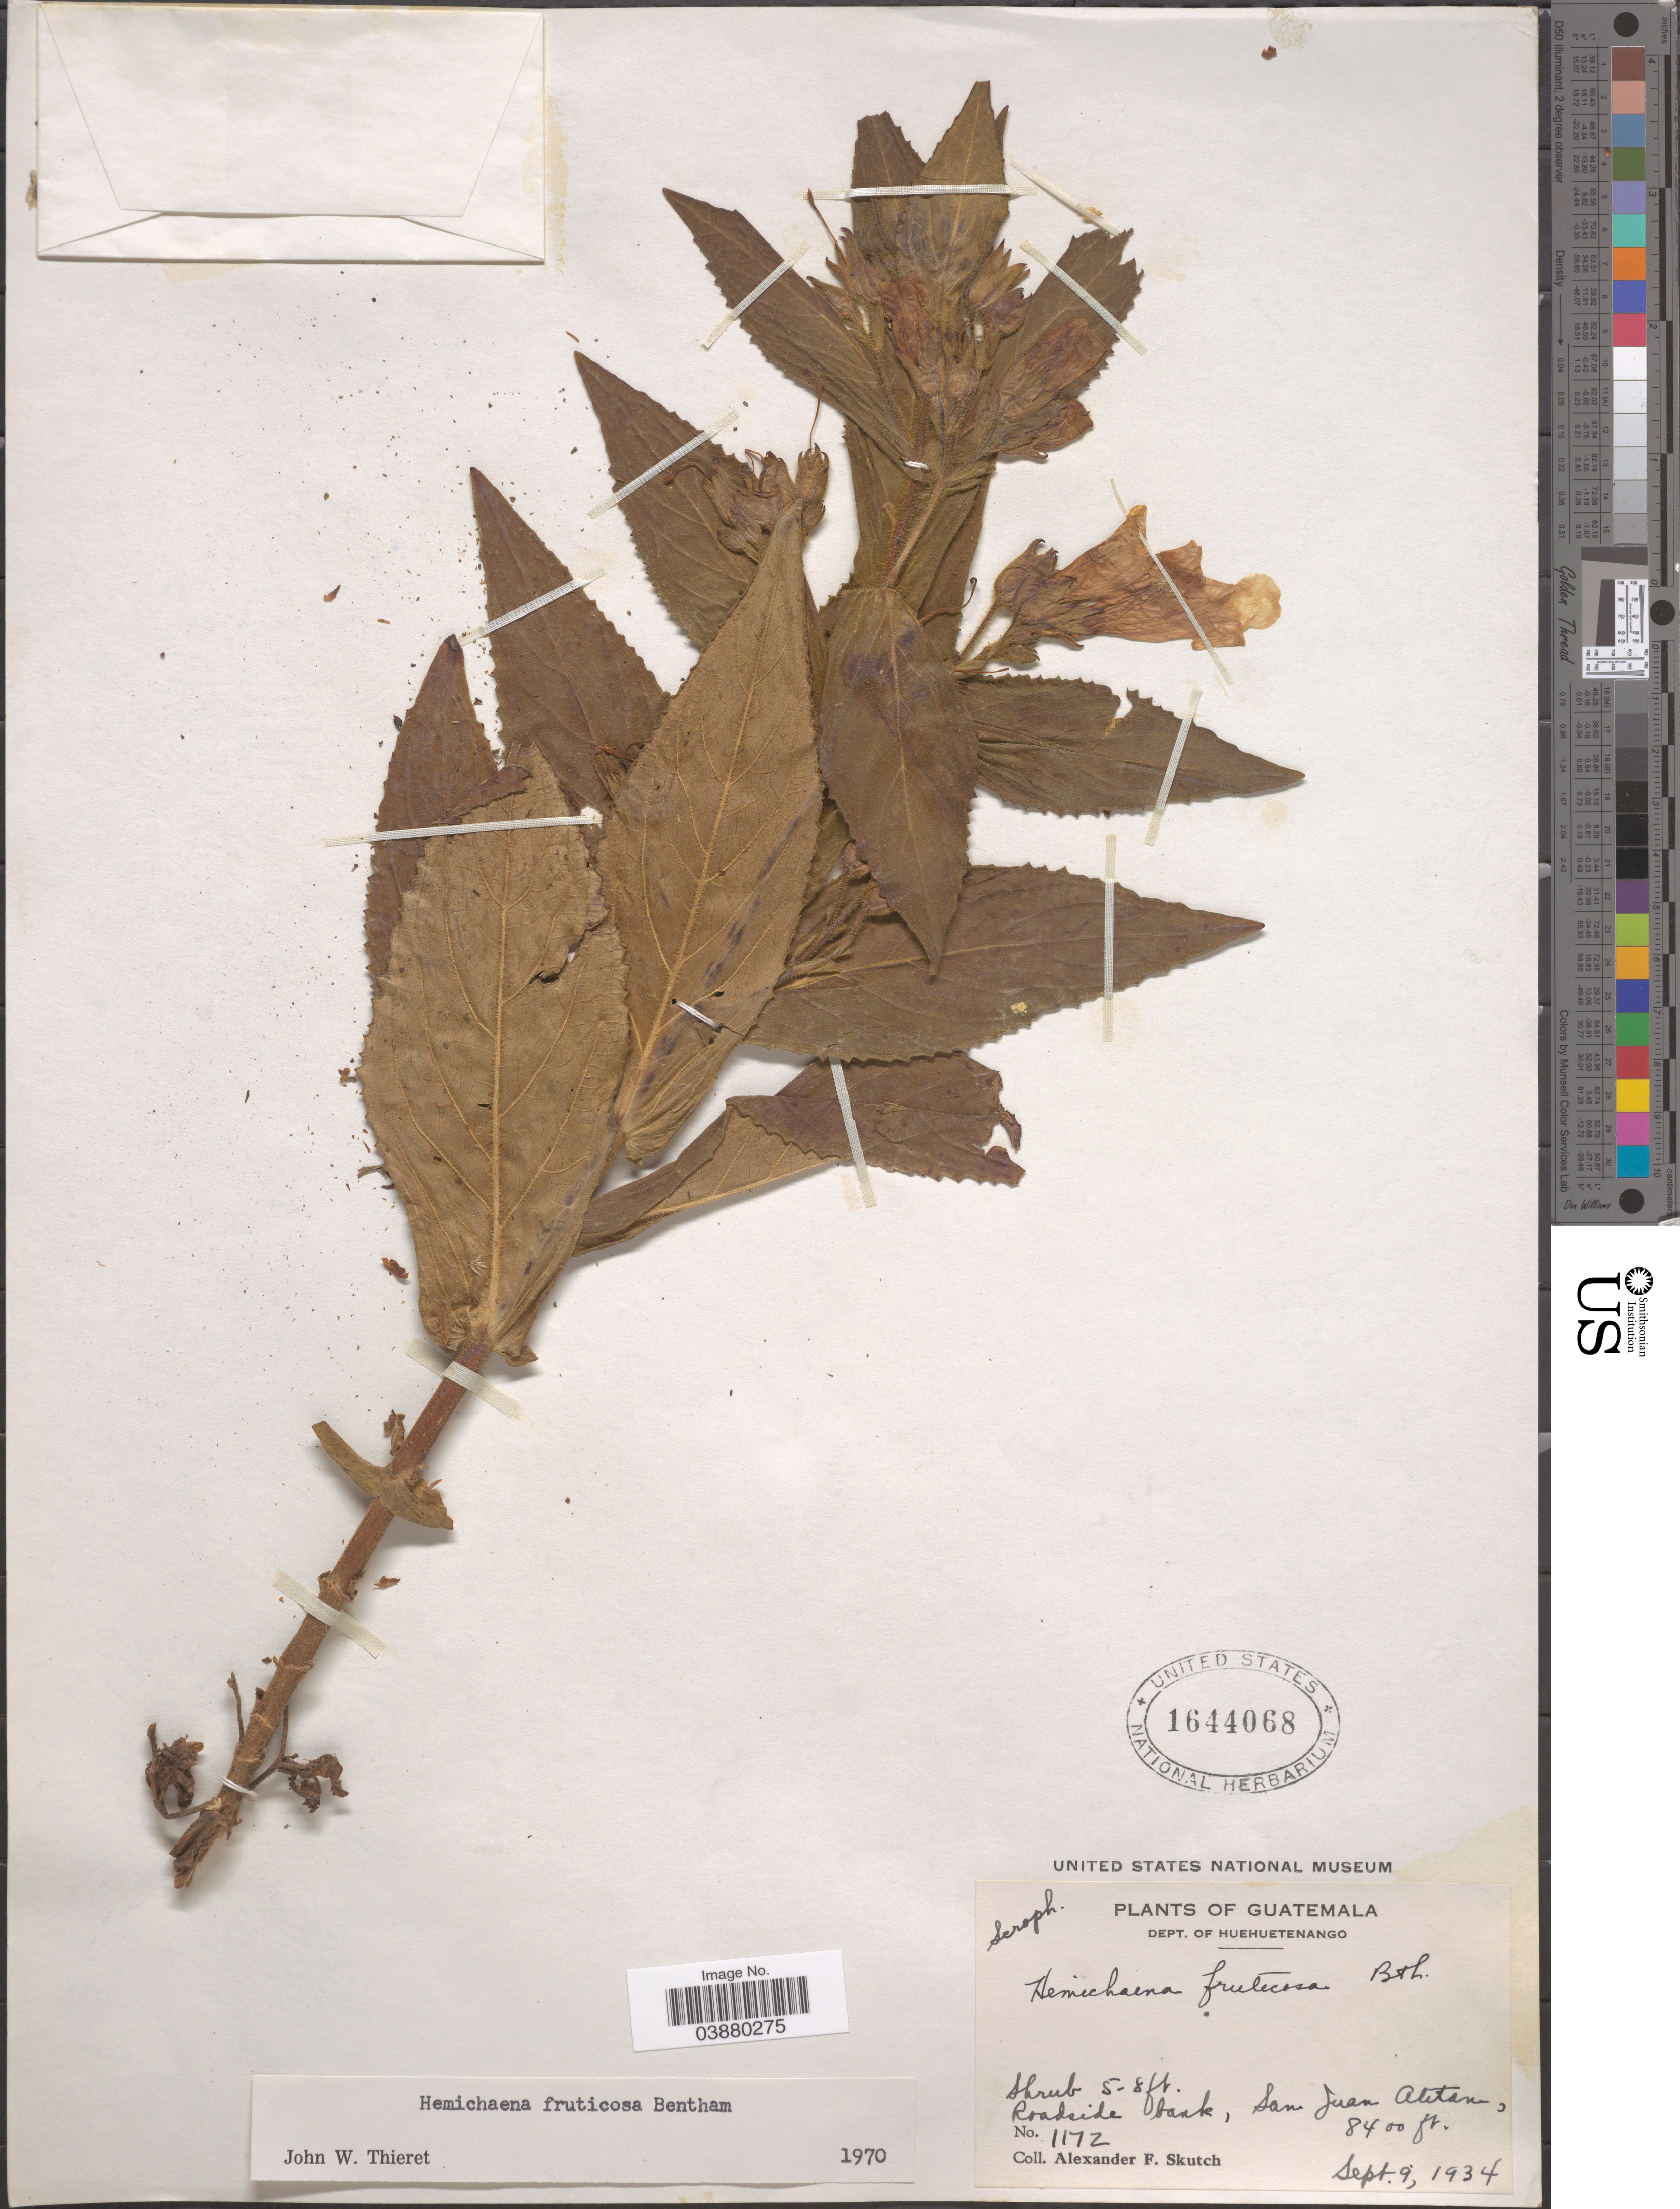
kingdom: Plantae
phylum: Tracheophyta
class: Magnoliopsida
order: Lamiales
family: Phrymaceae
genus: Hemichaena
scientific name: Hemichaena fruticosa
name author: Benth.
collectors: A. F. Skutch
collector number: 1172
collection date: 1934-09-09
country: Guatemala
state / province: Huehuetenango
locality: Dept. of Huehuetenenago. San Juan Atitan.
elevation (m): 2560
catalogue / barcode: US 1644068